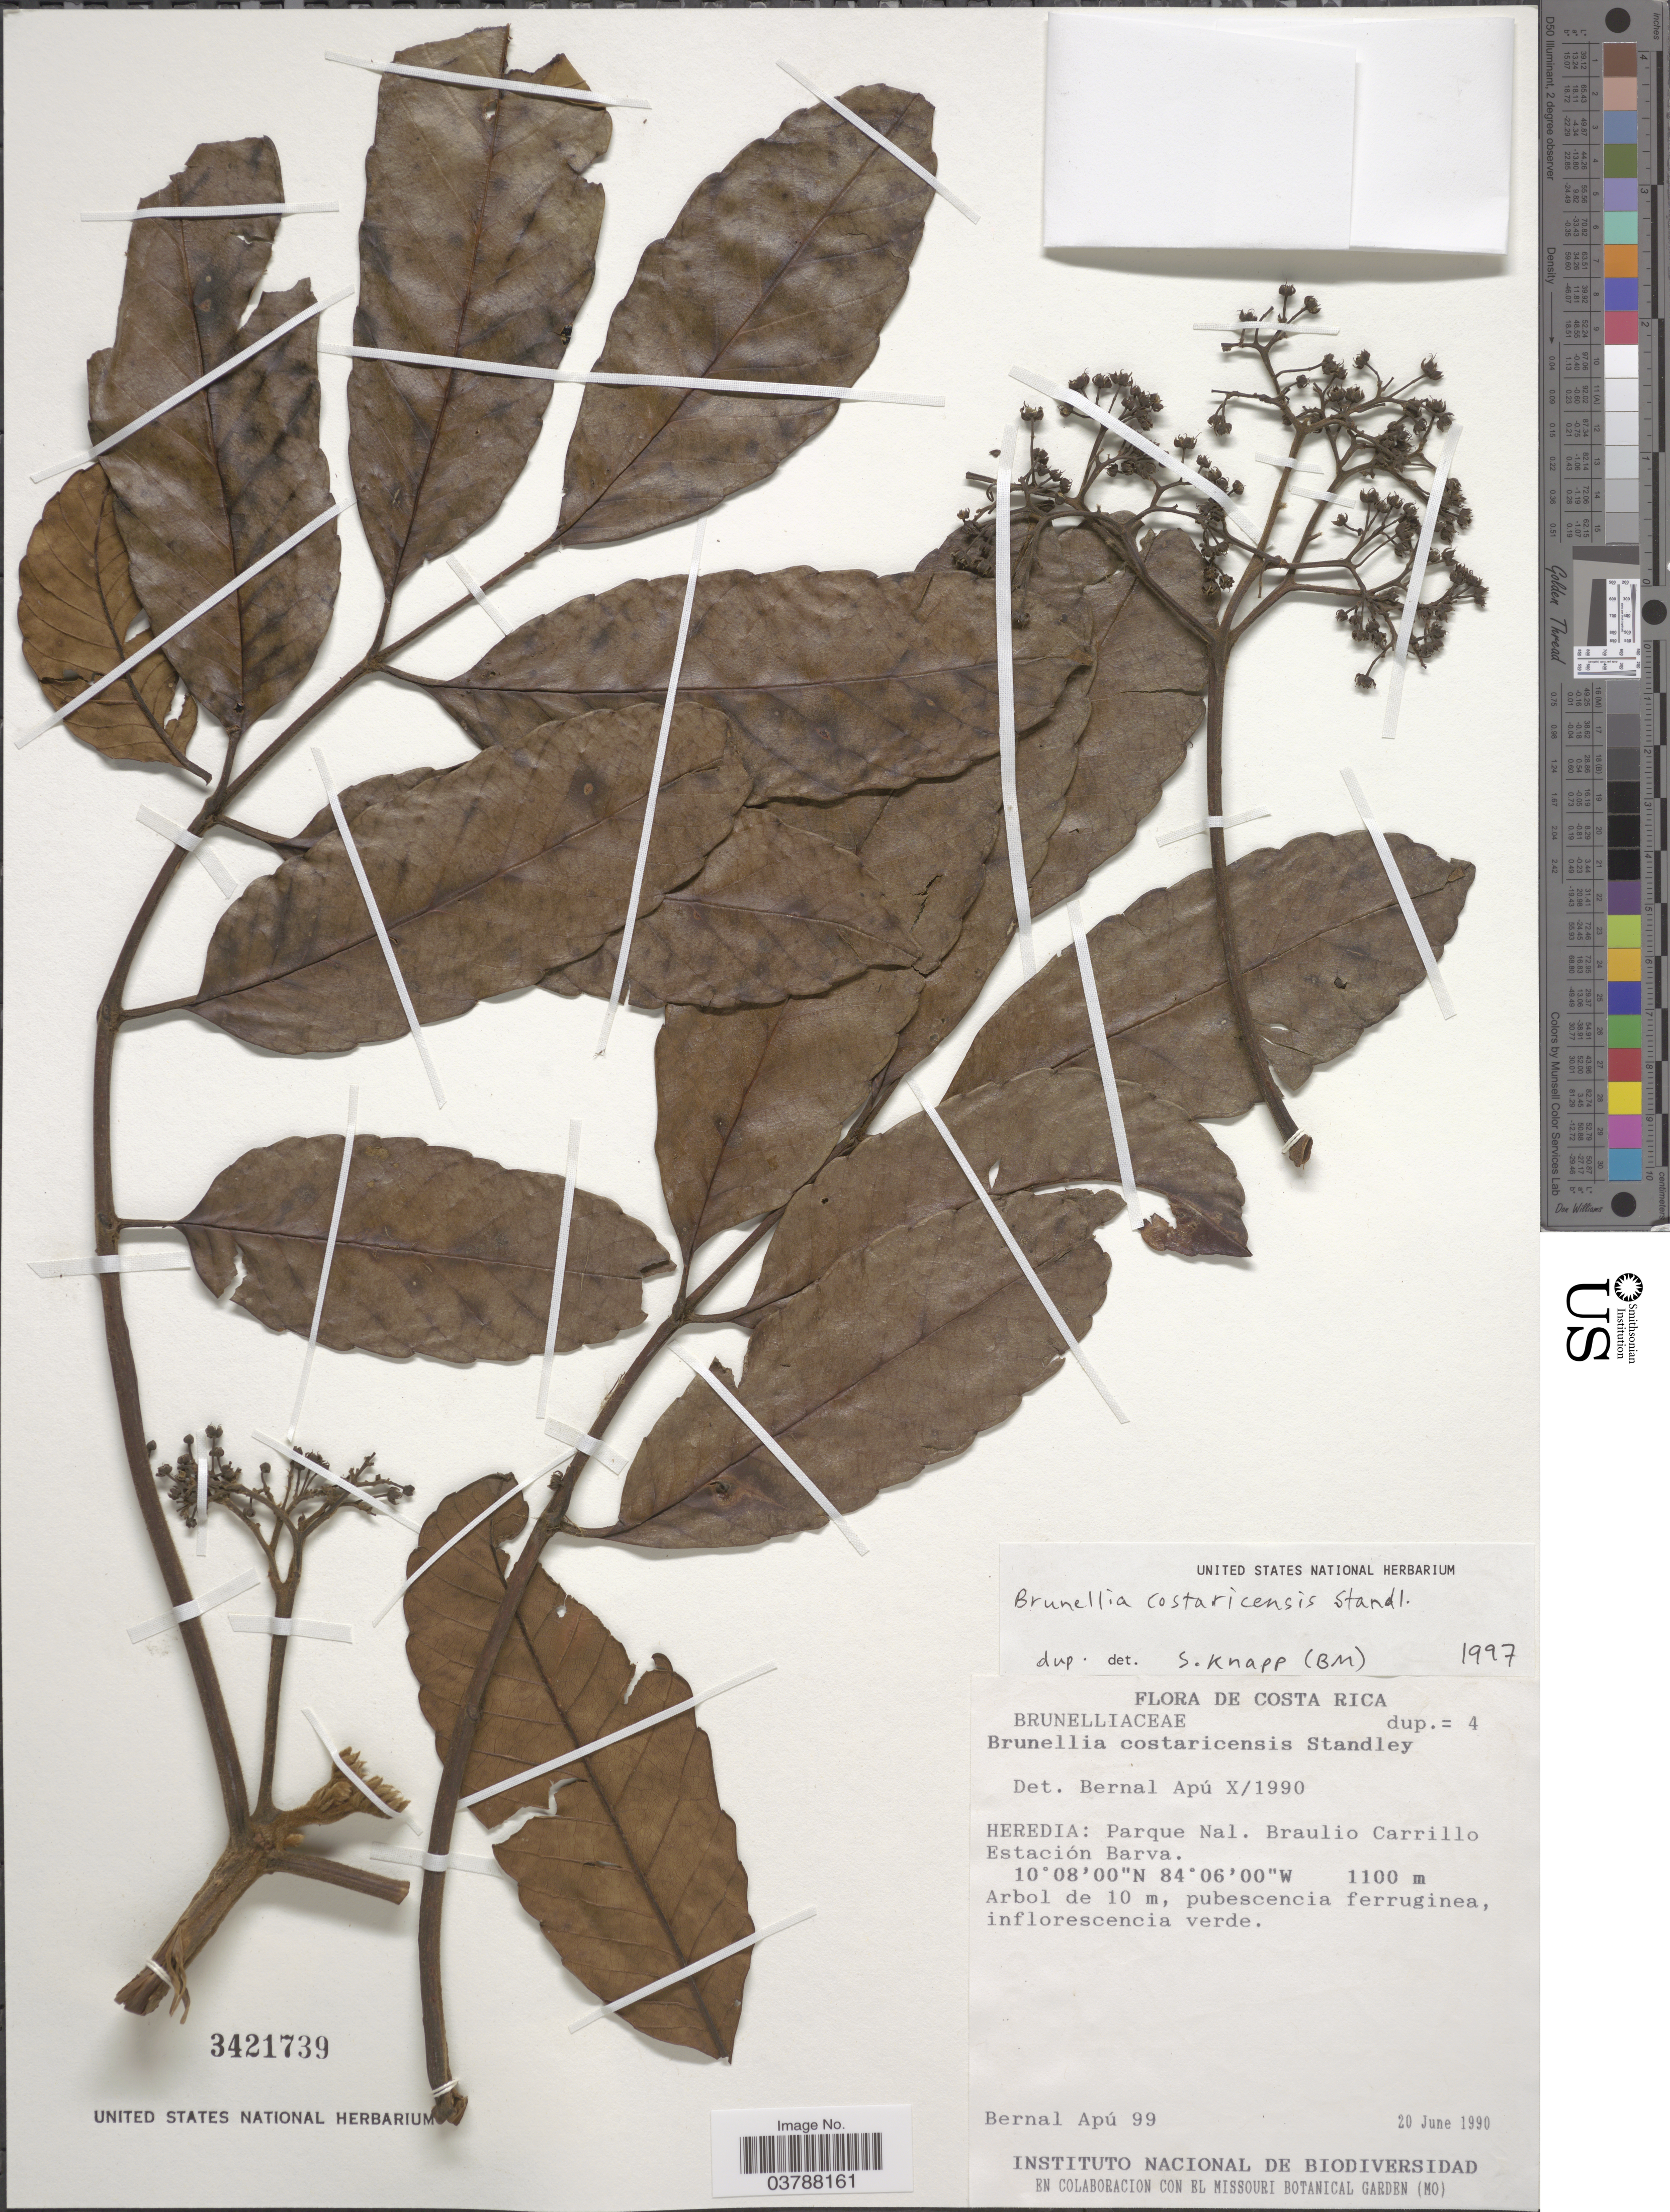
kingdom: Plantae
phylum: Tracheophyta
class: Magnoliopsida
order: Oxalidales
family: Brunelliaceae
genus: Brunellia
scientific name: Brunellia costaricensis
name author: Standl.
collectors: B. Apú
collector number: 99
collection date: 1990-06-20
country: Costa Rica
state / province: Heredia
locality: Parque Nal. Braulio Carrillo Estación Barva.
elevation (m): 1100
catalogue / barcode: US 3421739